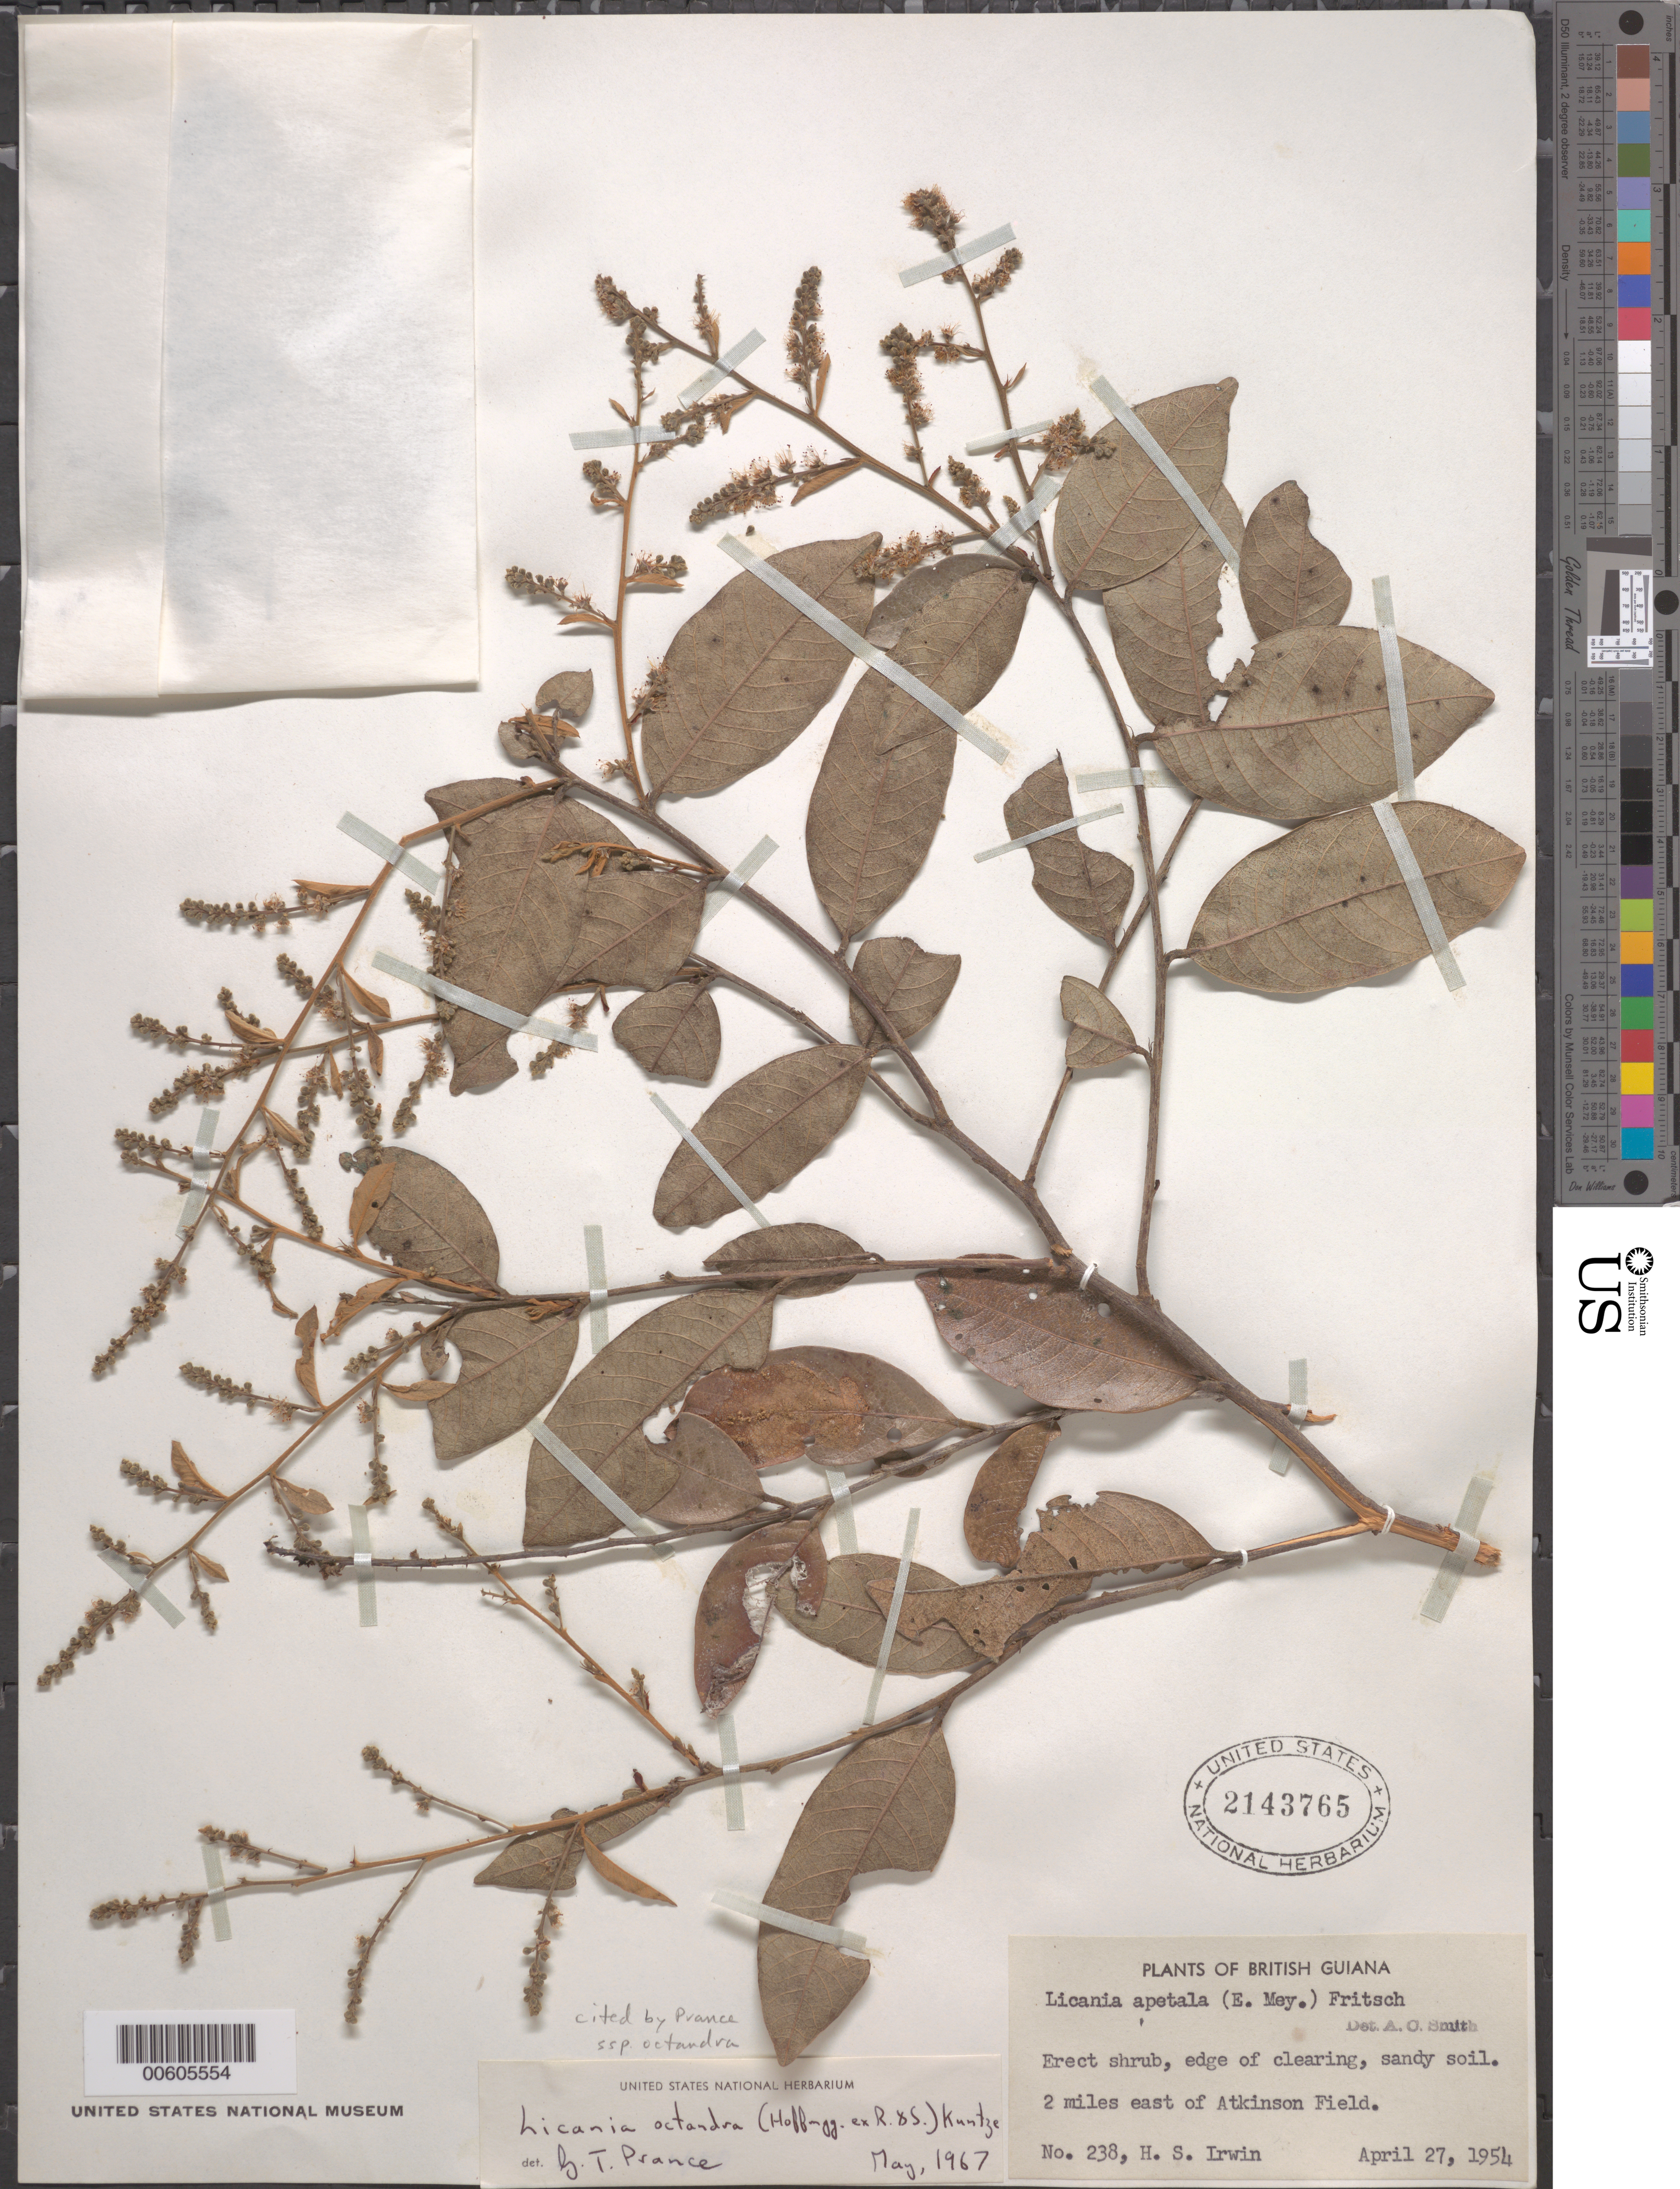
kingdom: Plantae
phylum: Tracheophyta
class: Magnoliopsida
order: Malpighiales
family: Chrysobalanaceae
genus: Leptobalanus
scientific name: Leptobalanus octandrus subsp. octandrus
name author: (Hoffmanns. ex Schult.) Sothers & Prance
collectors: H. Irwin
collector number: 238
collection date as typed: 27-Apr-54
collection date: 1954-04-27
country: Guyana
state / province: Demerara-Mahaica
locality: Atkinson Field, 2 mi. E of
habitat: Edge of clearing, sandy soil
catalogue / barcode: US 2143765